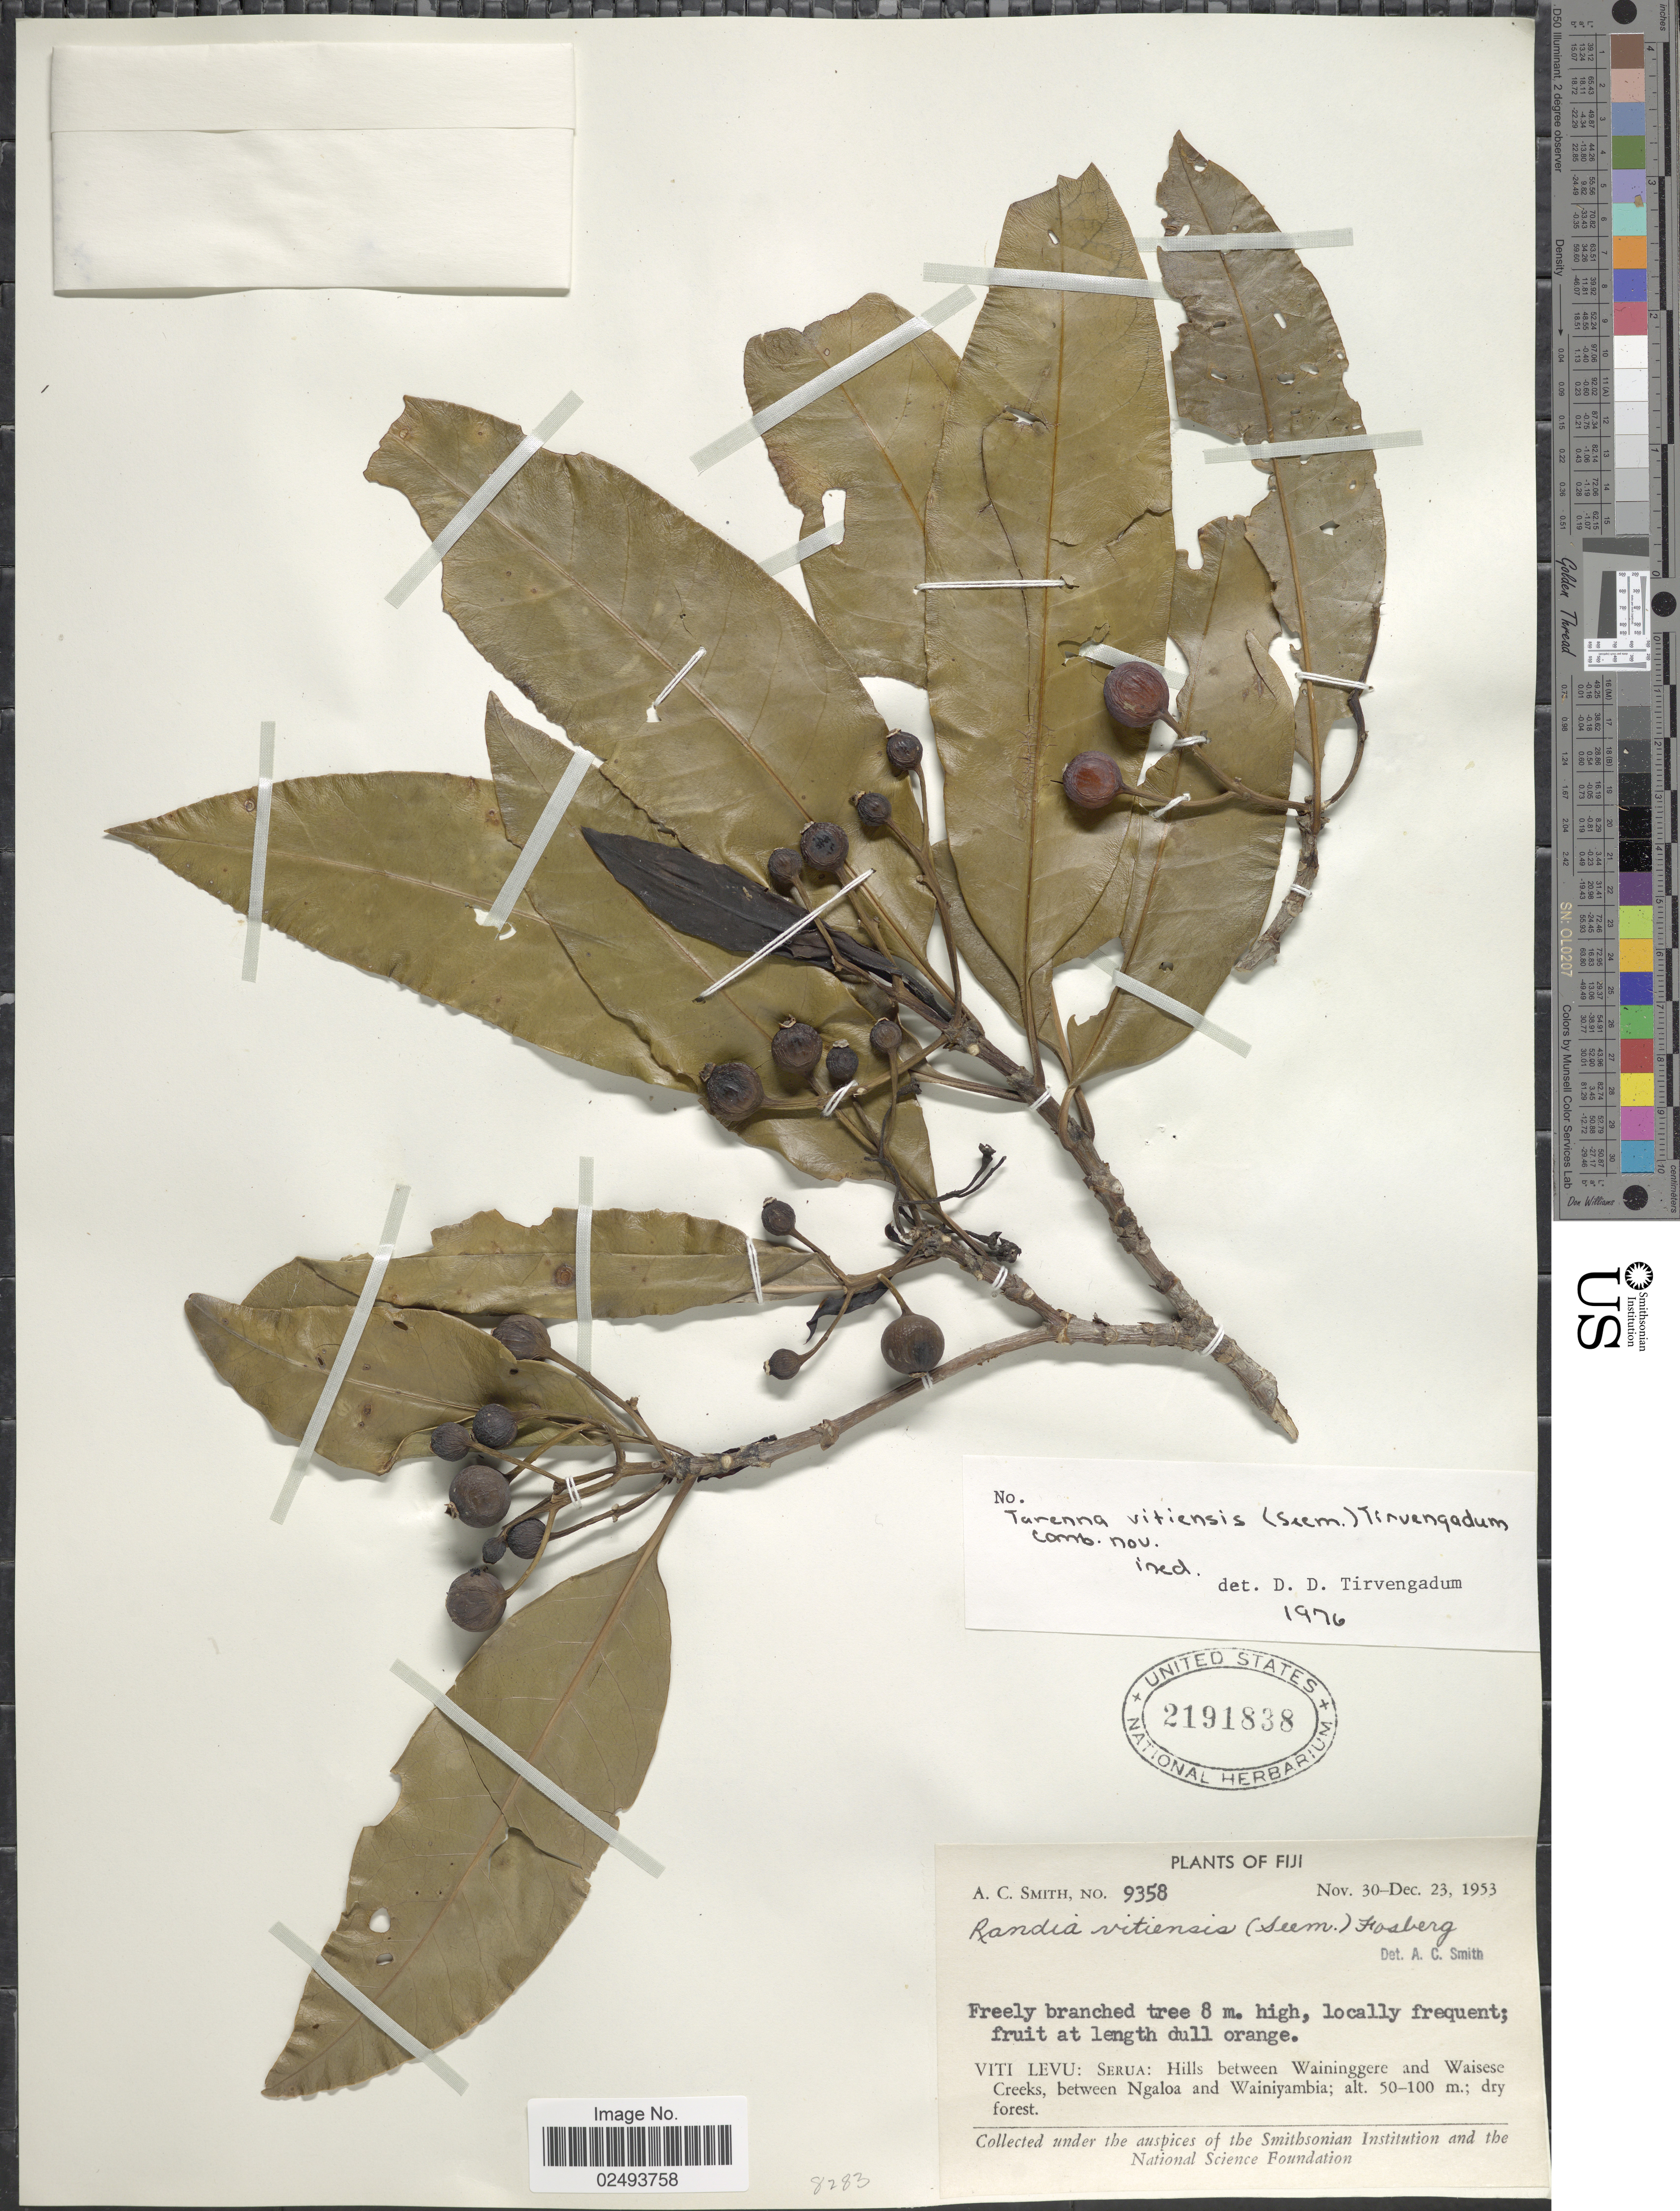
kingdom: Plantae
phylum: Tracheophyta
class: Magnoliopsida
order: Gentianales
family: Rubiaceae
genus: Tarenna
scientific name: Tarenna vitiensis (Seem.) Tirveng. comb. nov. ined.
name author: Craib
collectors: A. C. Smith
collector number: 9358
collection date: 1953-11-30/1953-12-23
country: Fiji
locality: Viti Levu: Serua: Hills between Waininggere and Waisese Creeks, between Ngaloa and Wainiyambia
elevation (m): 50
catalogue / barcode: US 2191838